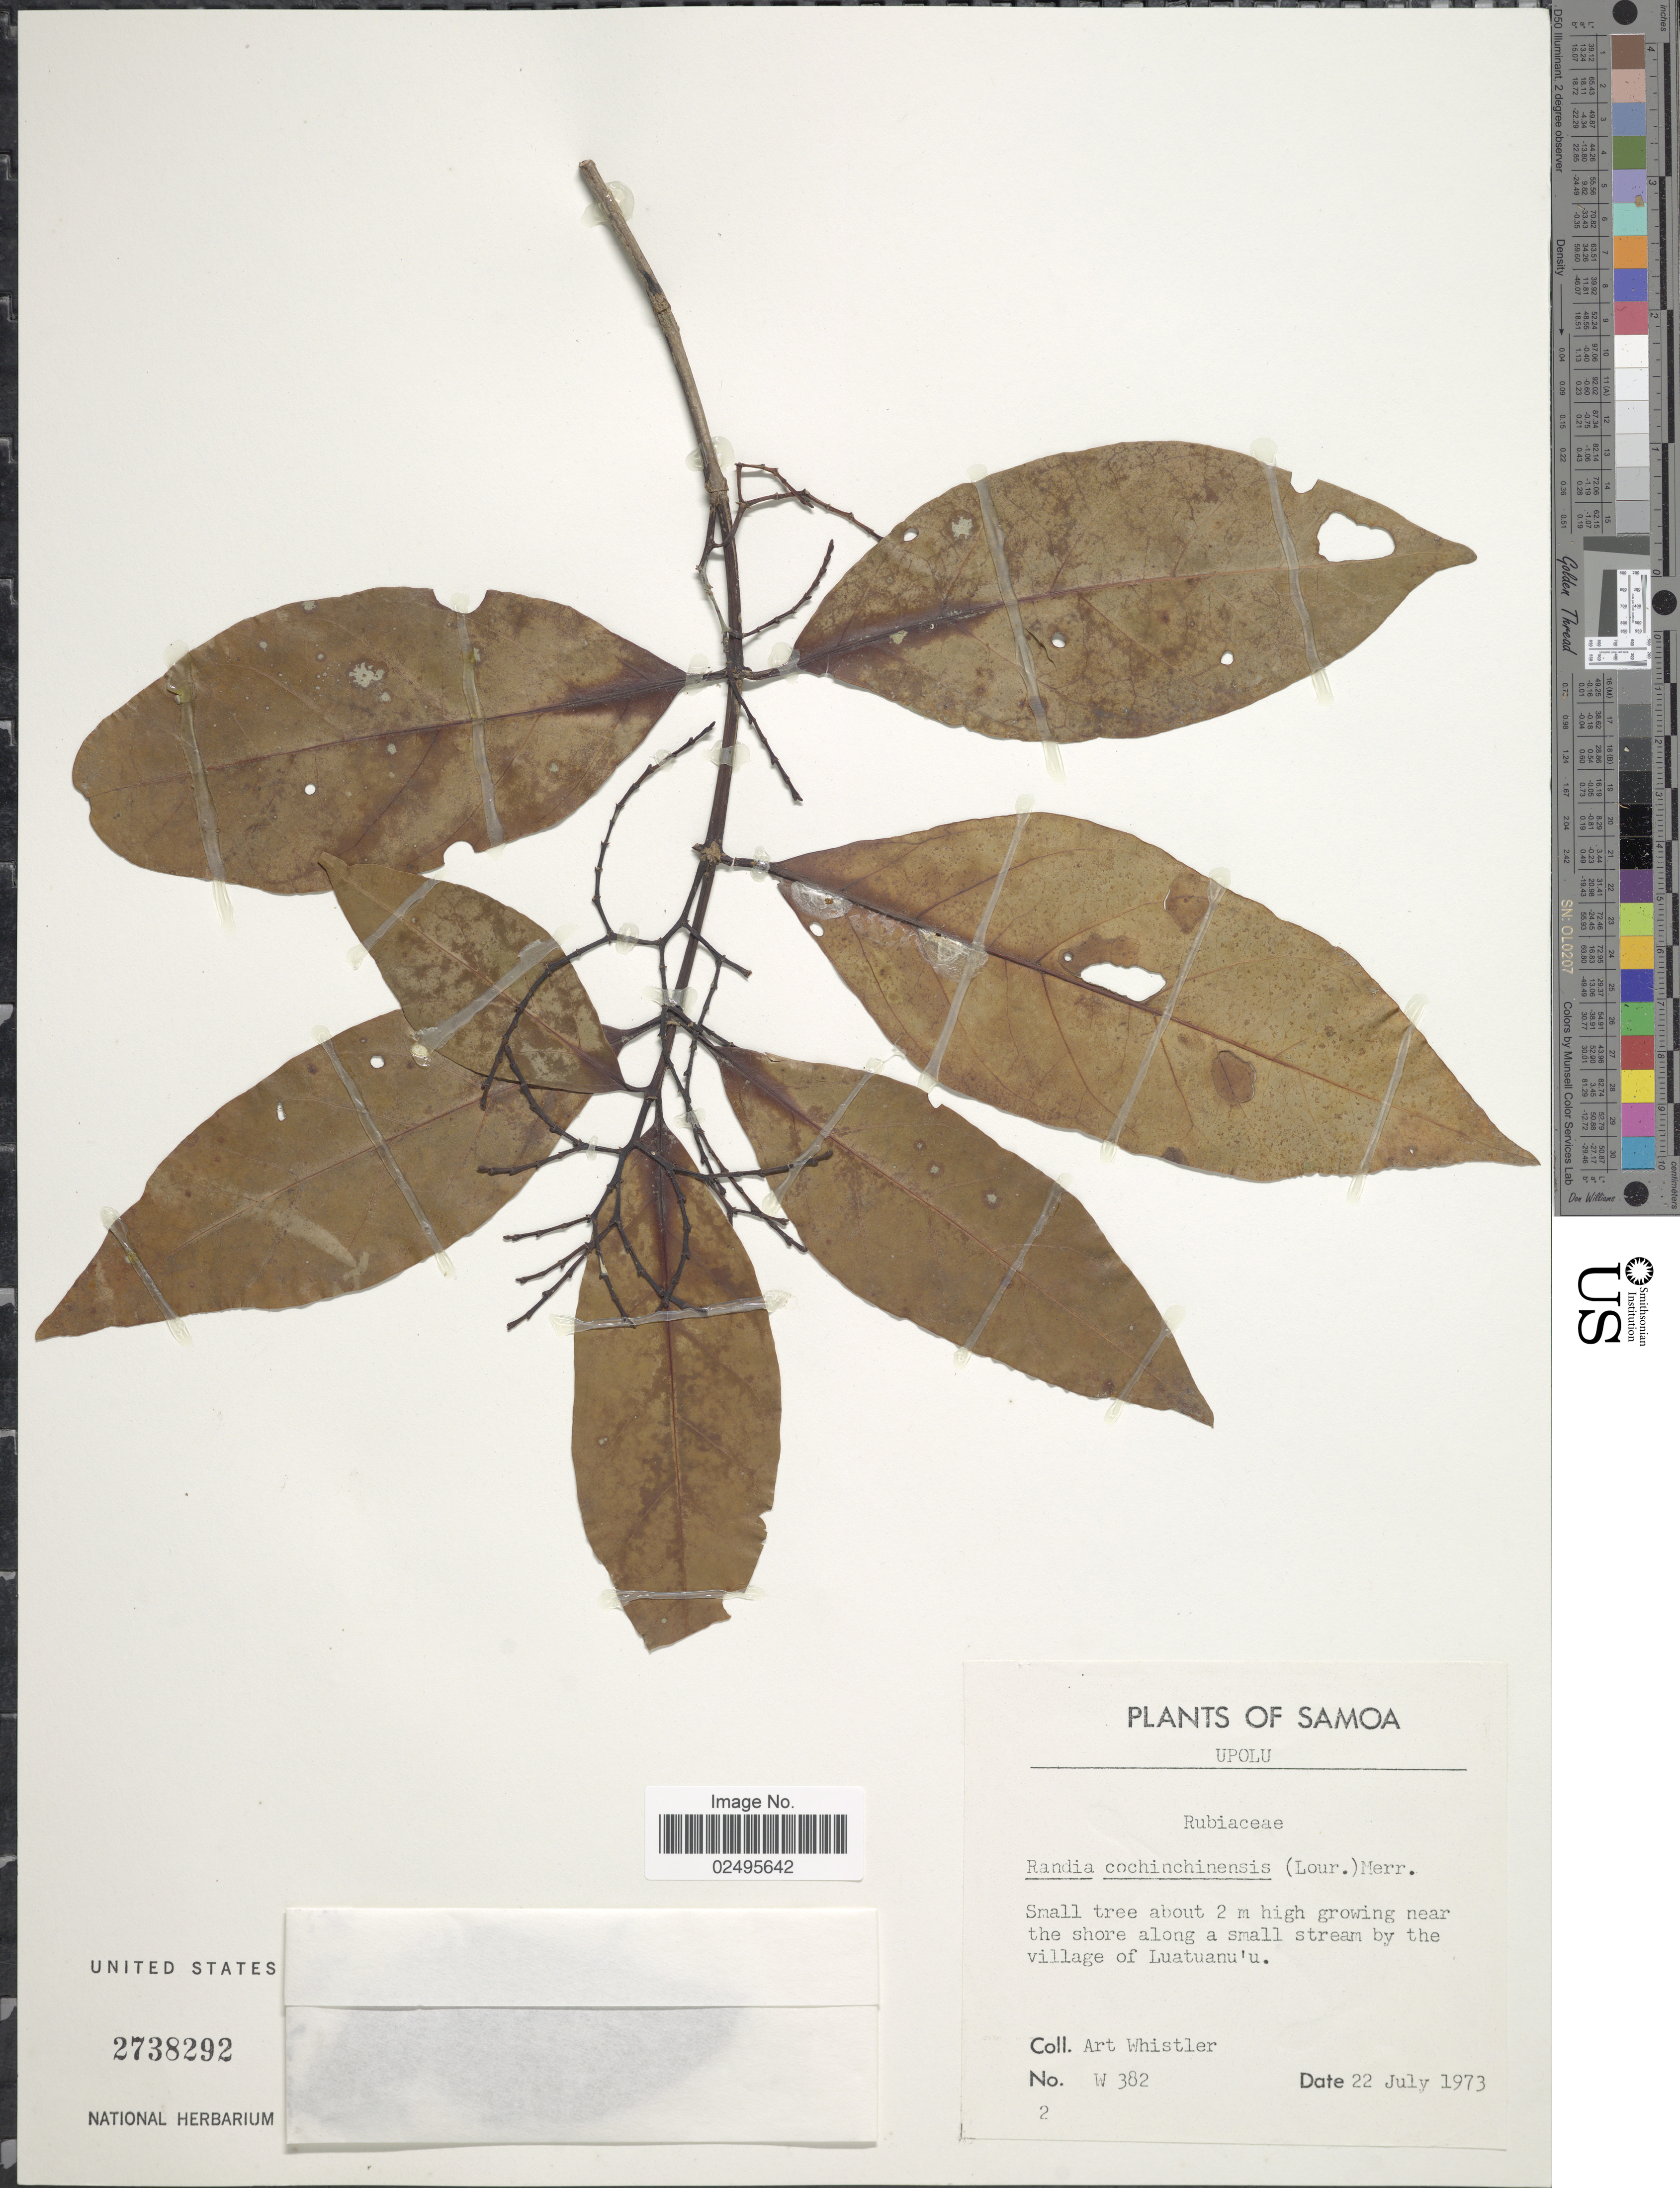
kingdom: Plantae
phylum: Tracheophyta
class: Magnoliopsida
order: Gentianales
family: Rubiaceae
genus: Aidia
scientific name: Aidia graeffei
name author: (Reinecke) Tirveng.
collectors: A. Whistler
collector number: W 382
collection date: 1973-07-22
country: Samoa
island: Upolu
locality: Upolu, Stream by the village of Luatuanu'u.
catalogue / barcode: US 2738292